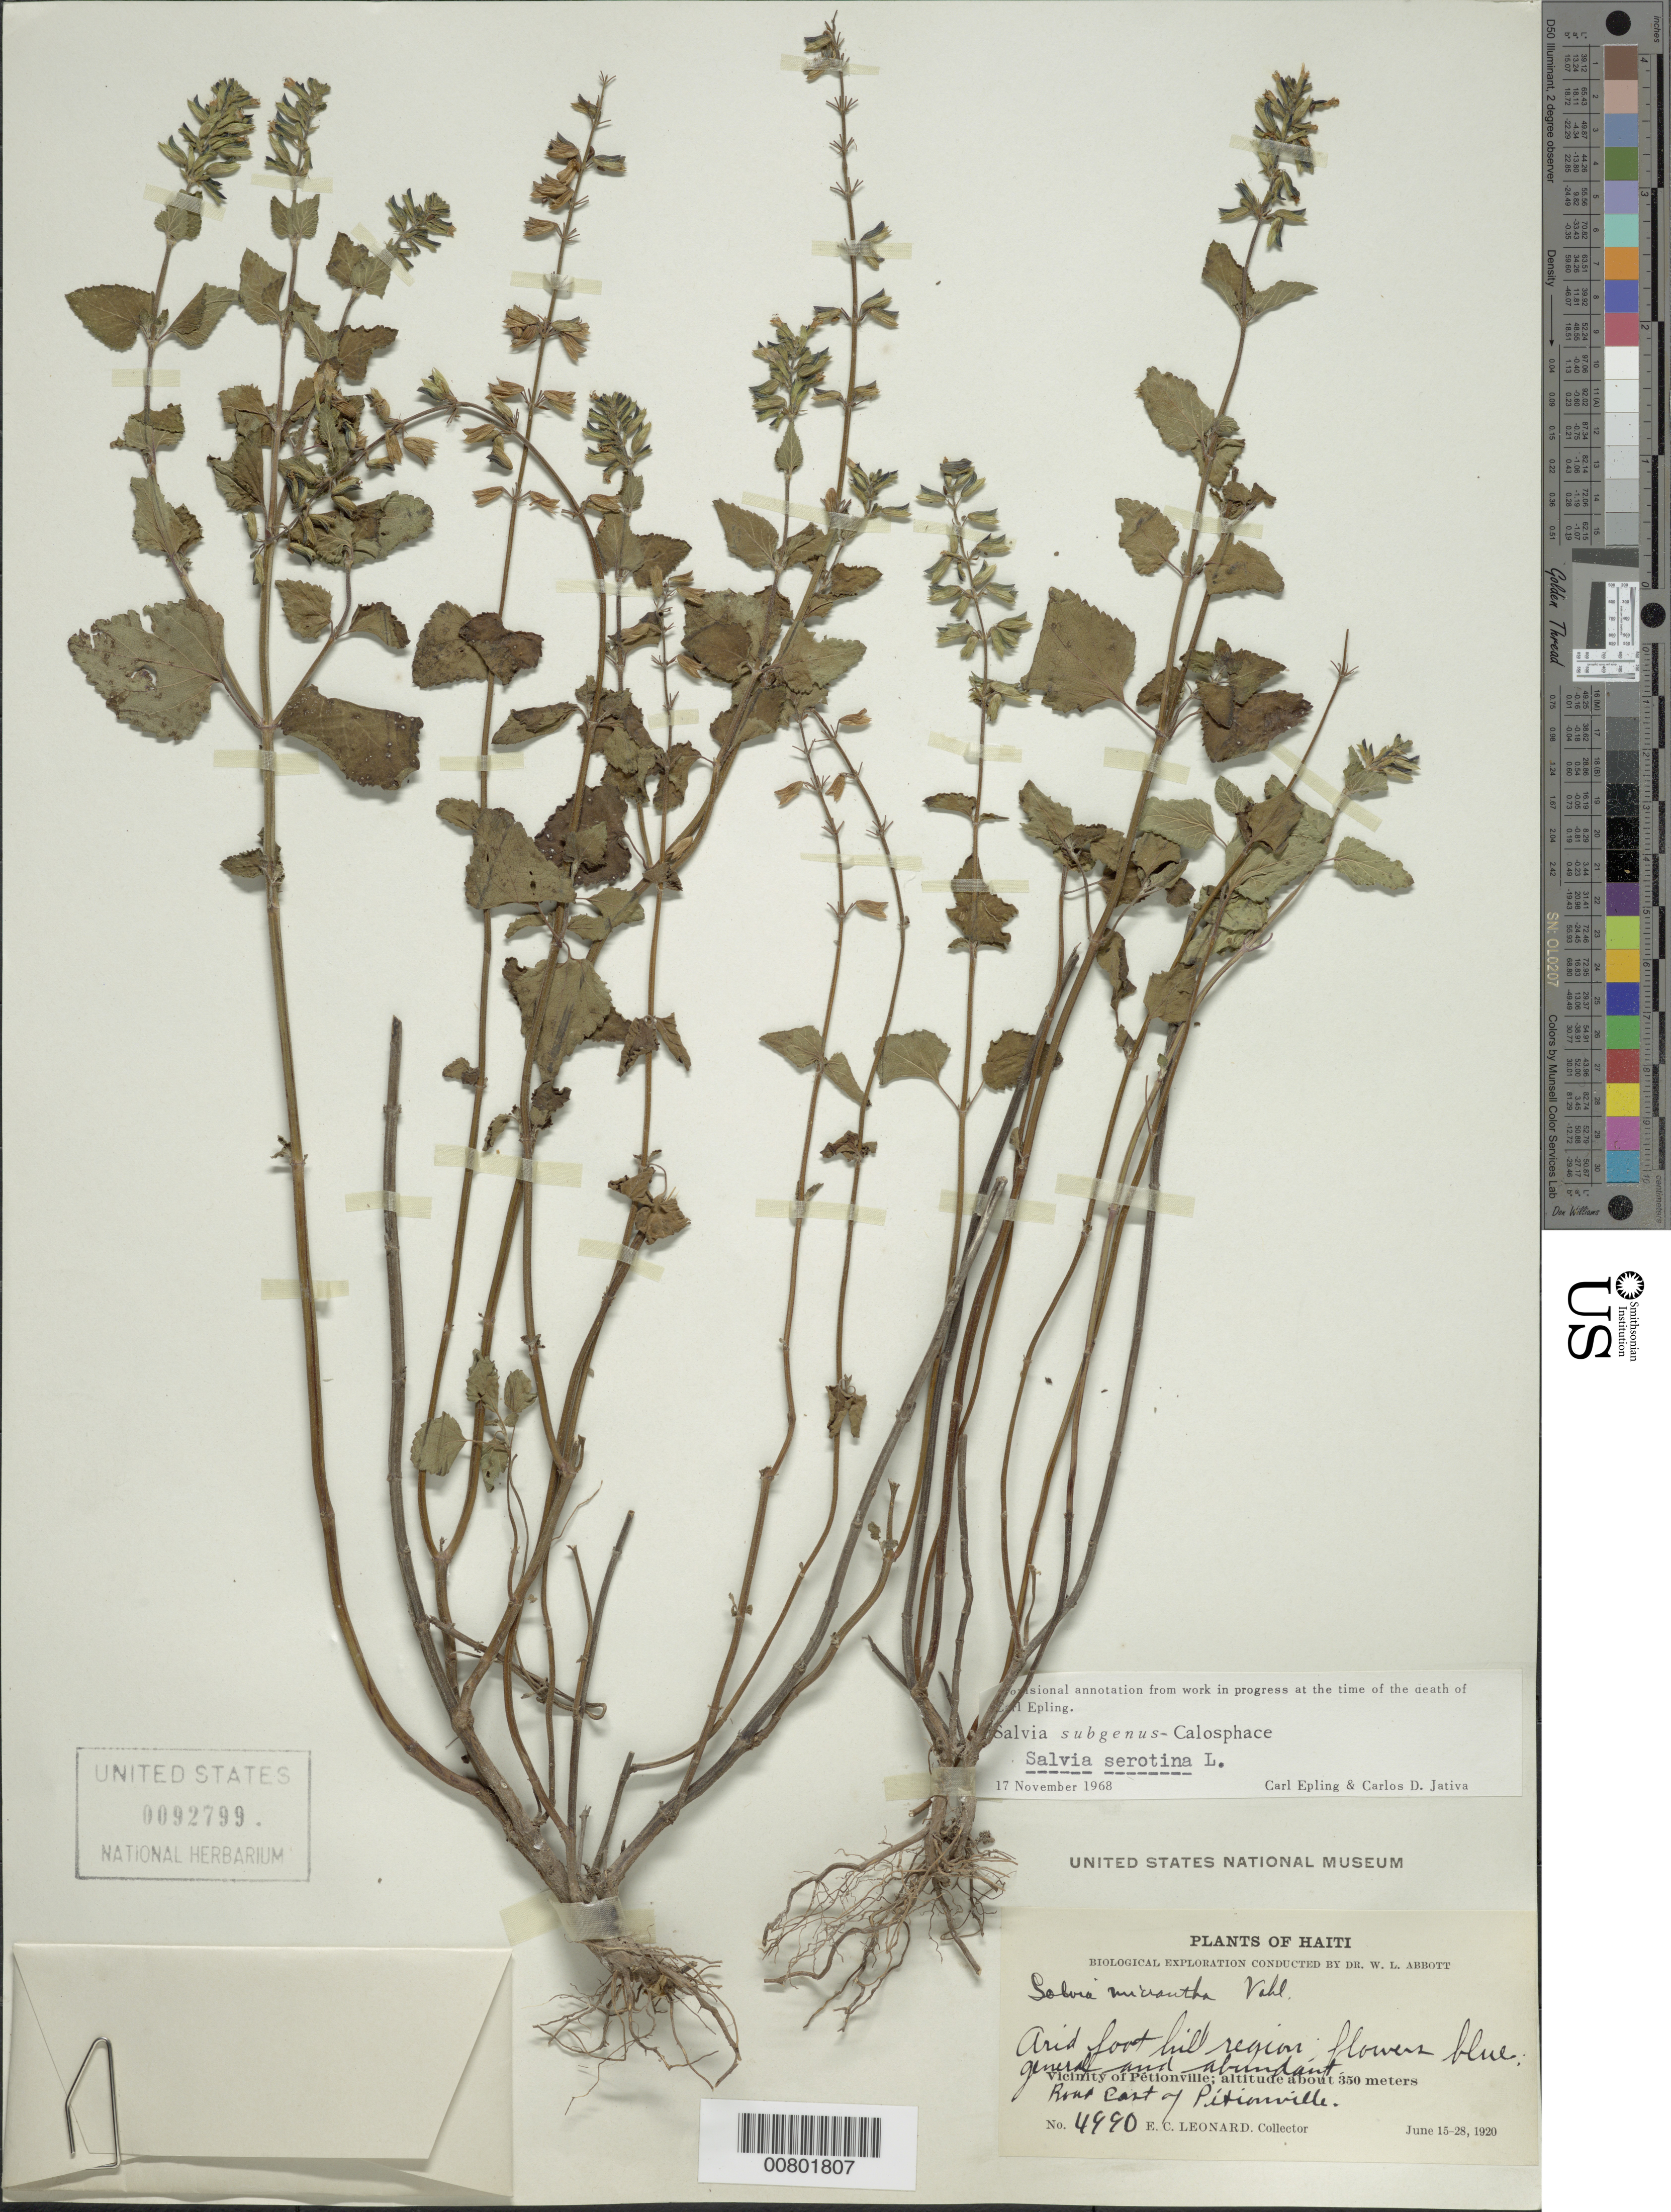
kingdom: Plantae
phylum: Tracheophyta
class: Magnoliopsida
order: Lamiales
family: Lamiaceae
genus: Salvia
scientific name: Salvia serotina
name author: L.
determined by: Epling, C. C.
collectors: E. C. Leonard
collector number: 4990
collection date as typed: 15 Jun 1920 to 28 Jun 1920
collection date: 1920-06-15/1920-06-28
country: Haiti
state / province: Ouest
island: Hispaniola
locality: Vicinity of Pétionville, road E of city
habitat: Arid hill region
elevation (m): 350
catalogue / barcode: US 92799